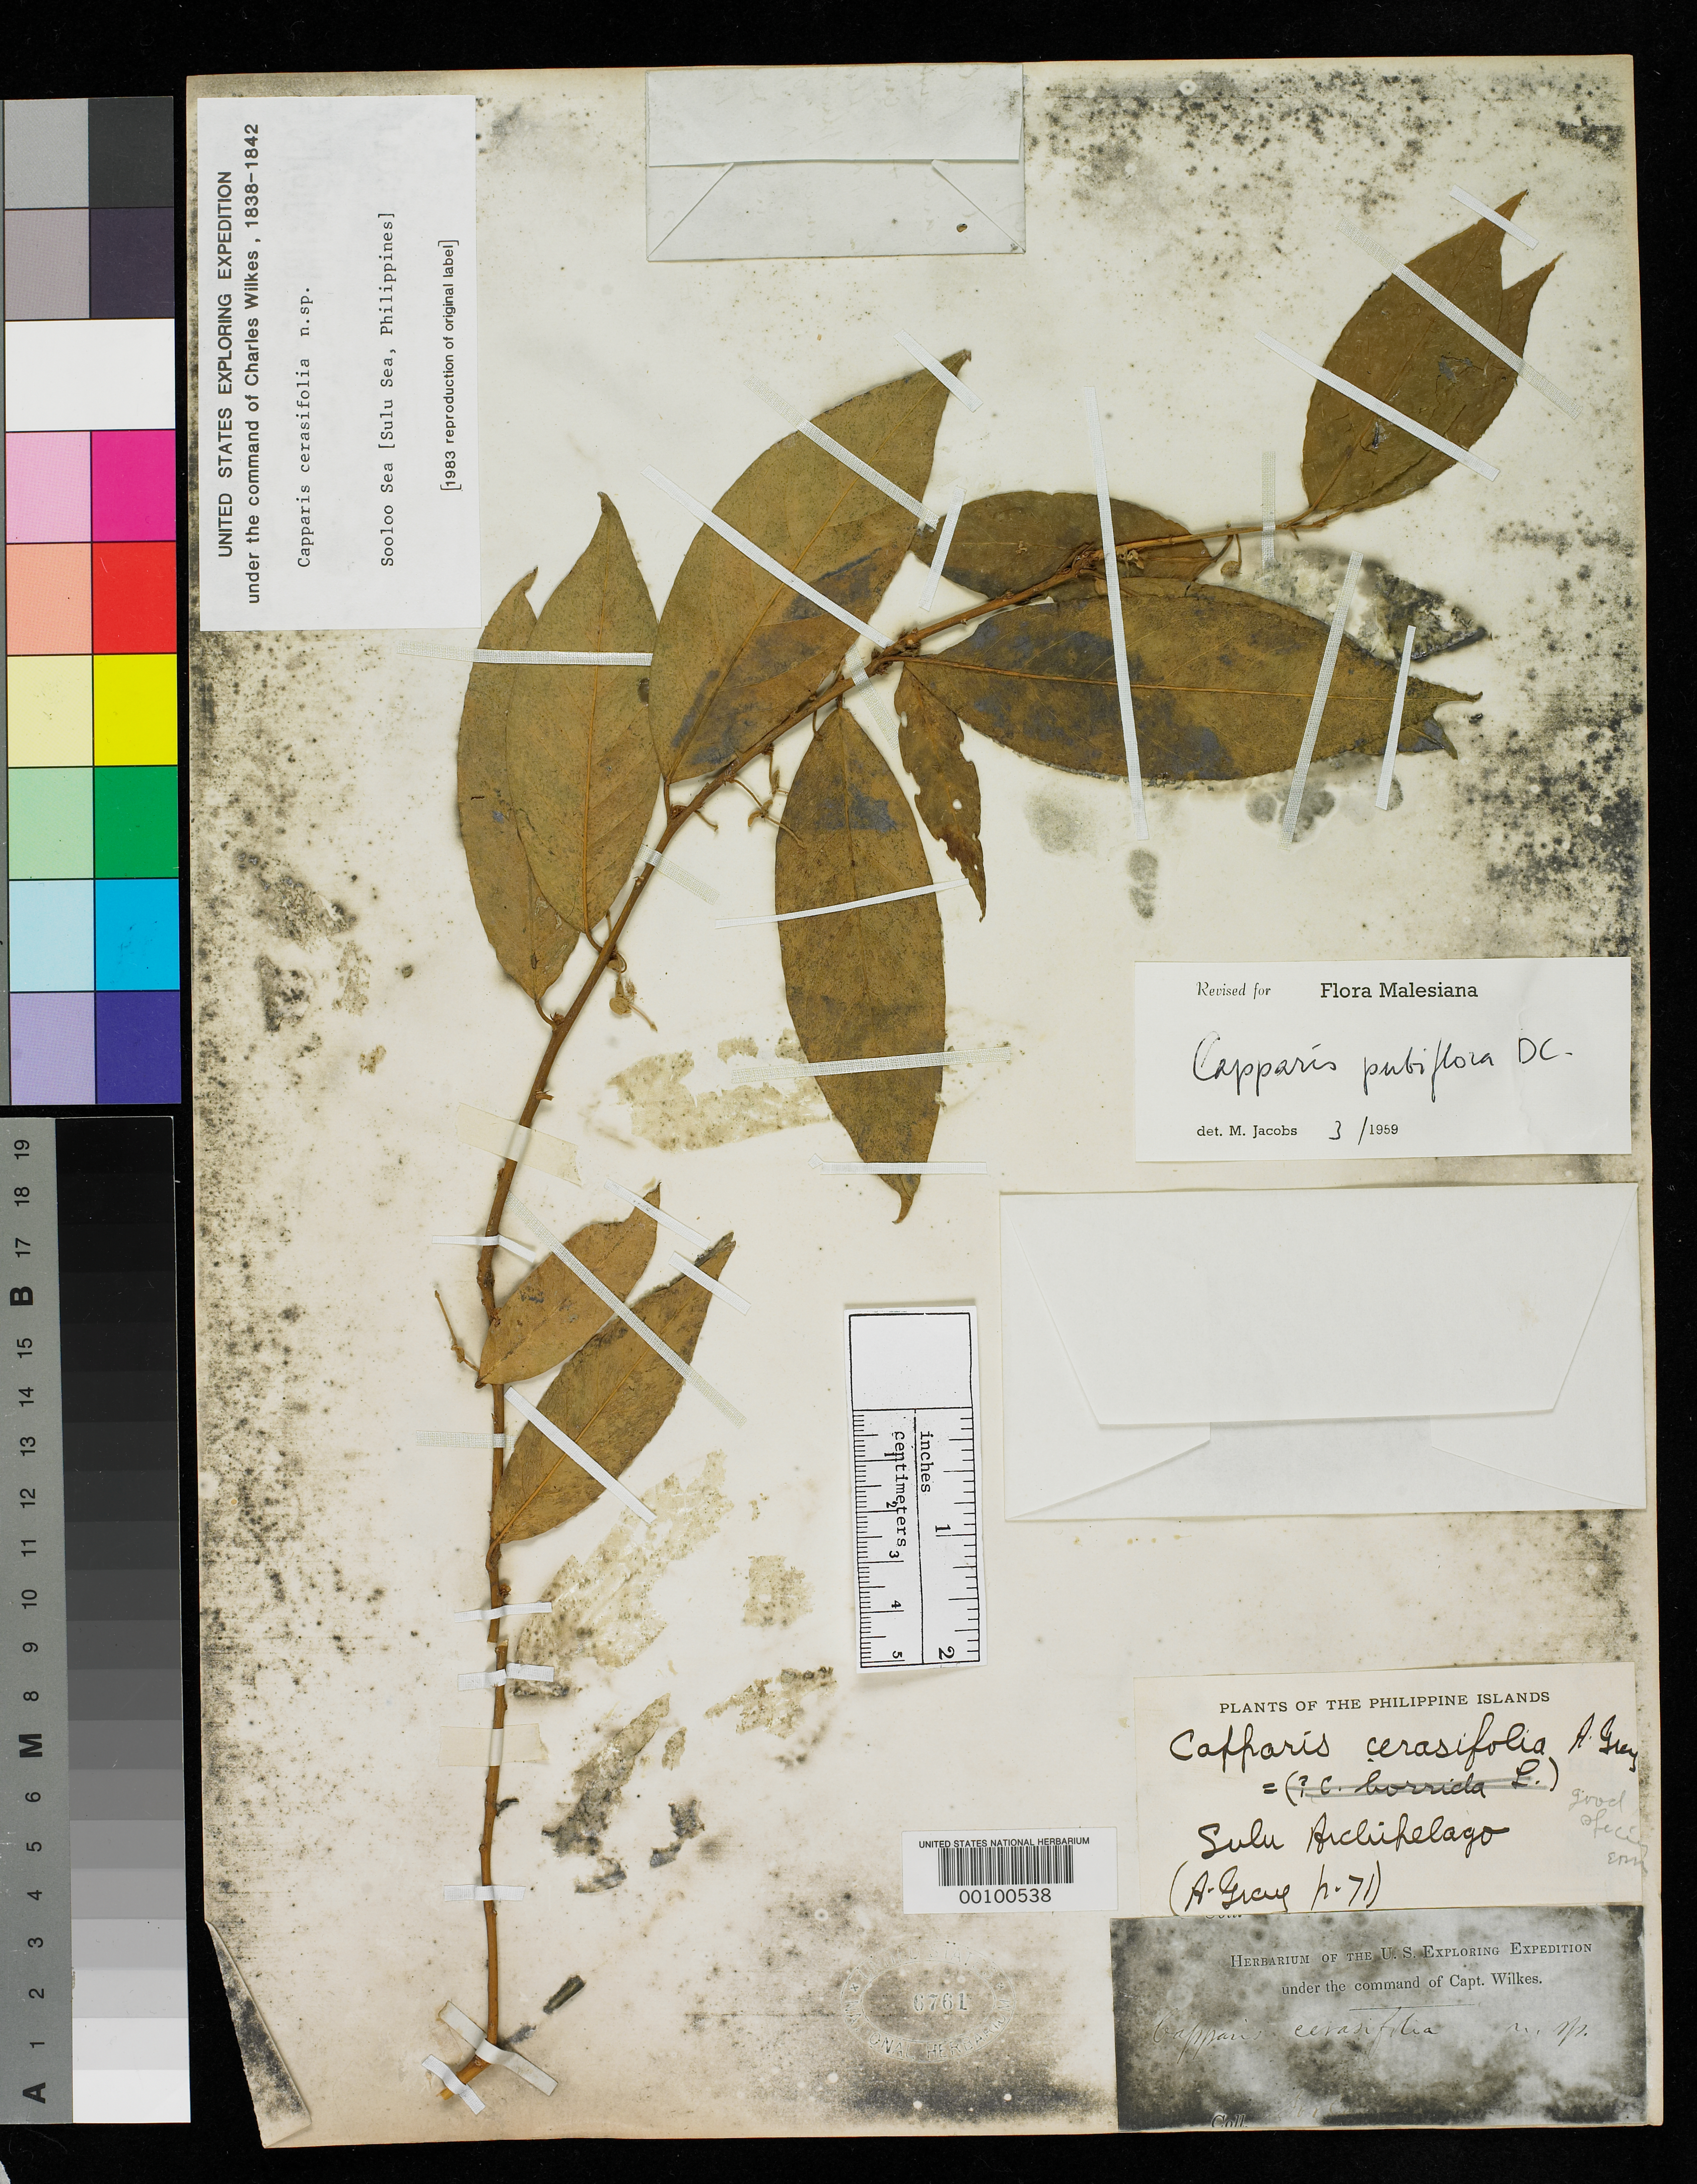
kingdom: Plantae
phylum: Tracheophyta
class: Magnoliopsida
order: Brassicales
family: Capparaceae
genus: Capparis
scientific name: Capparis cerasifolia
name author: A. Gray in Wilkes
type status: Type Collection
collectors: Wilkes Explor. Exped.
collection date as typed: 1838 to -- --- 1842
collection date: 1838/1842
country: Philippines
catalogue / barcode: US 6761